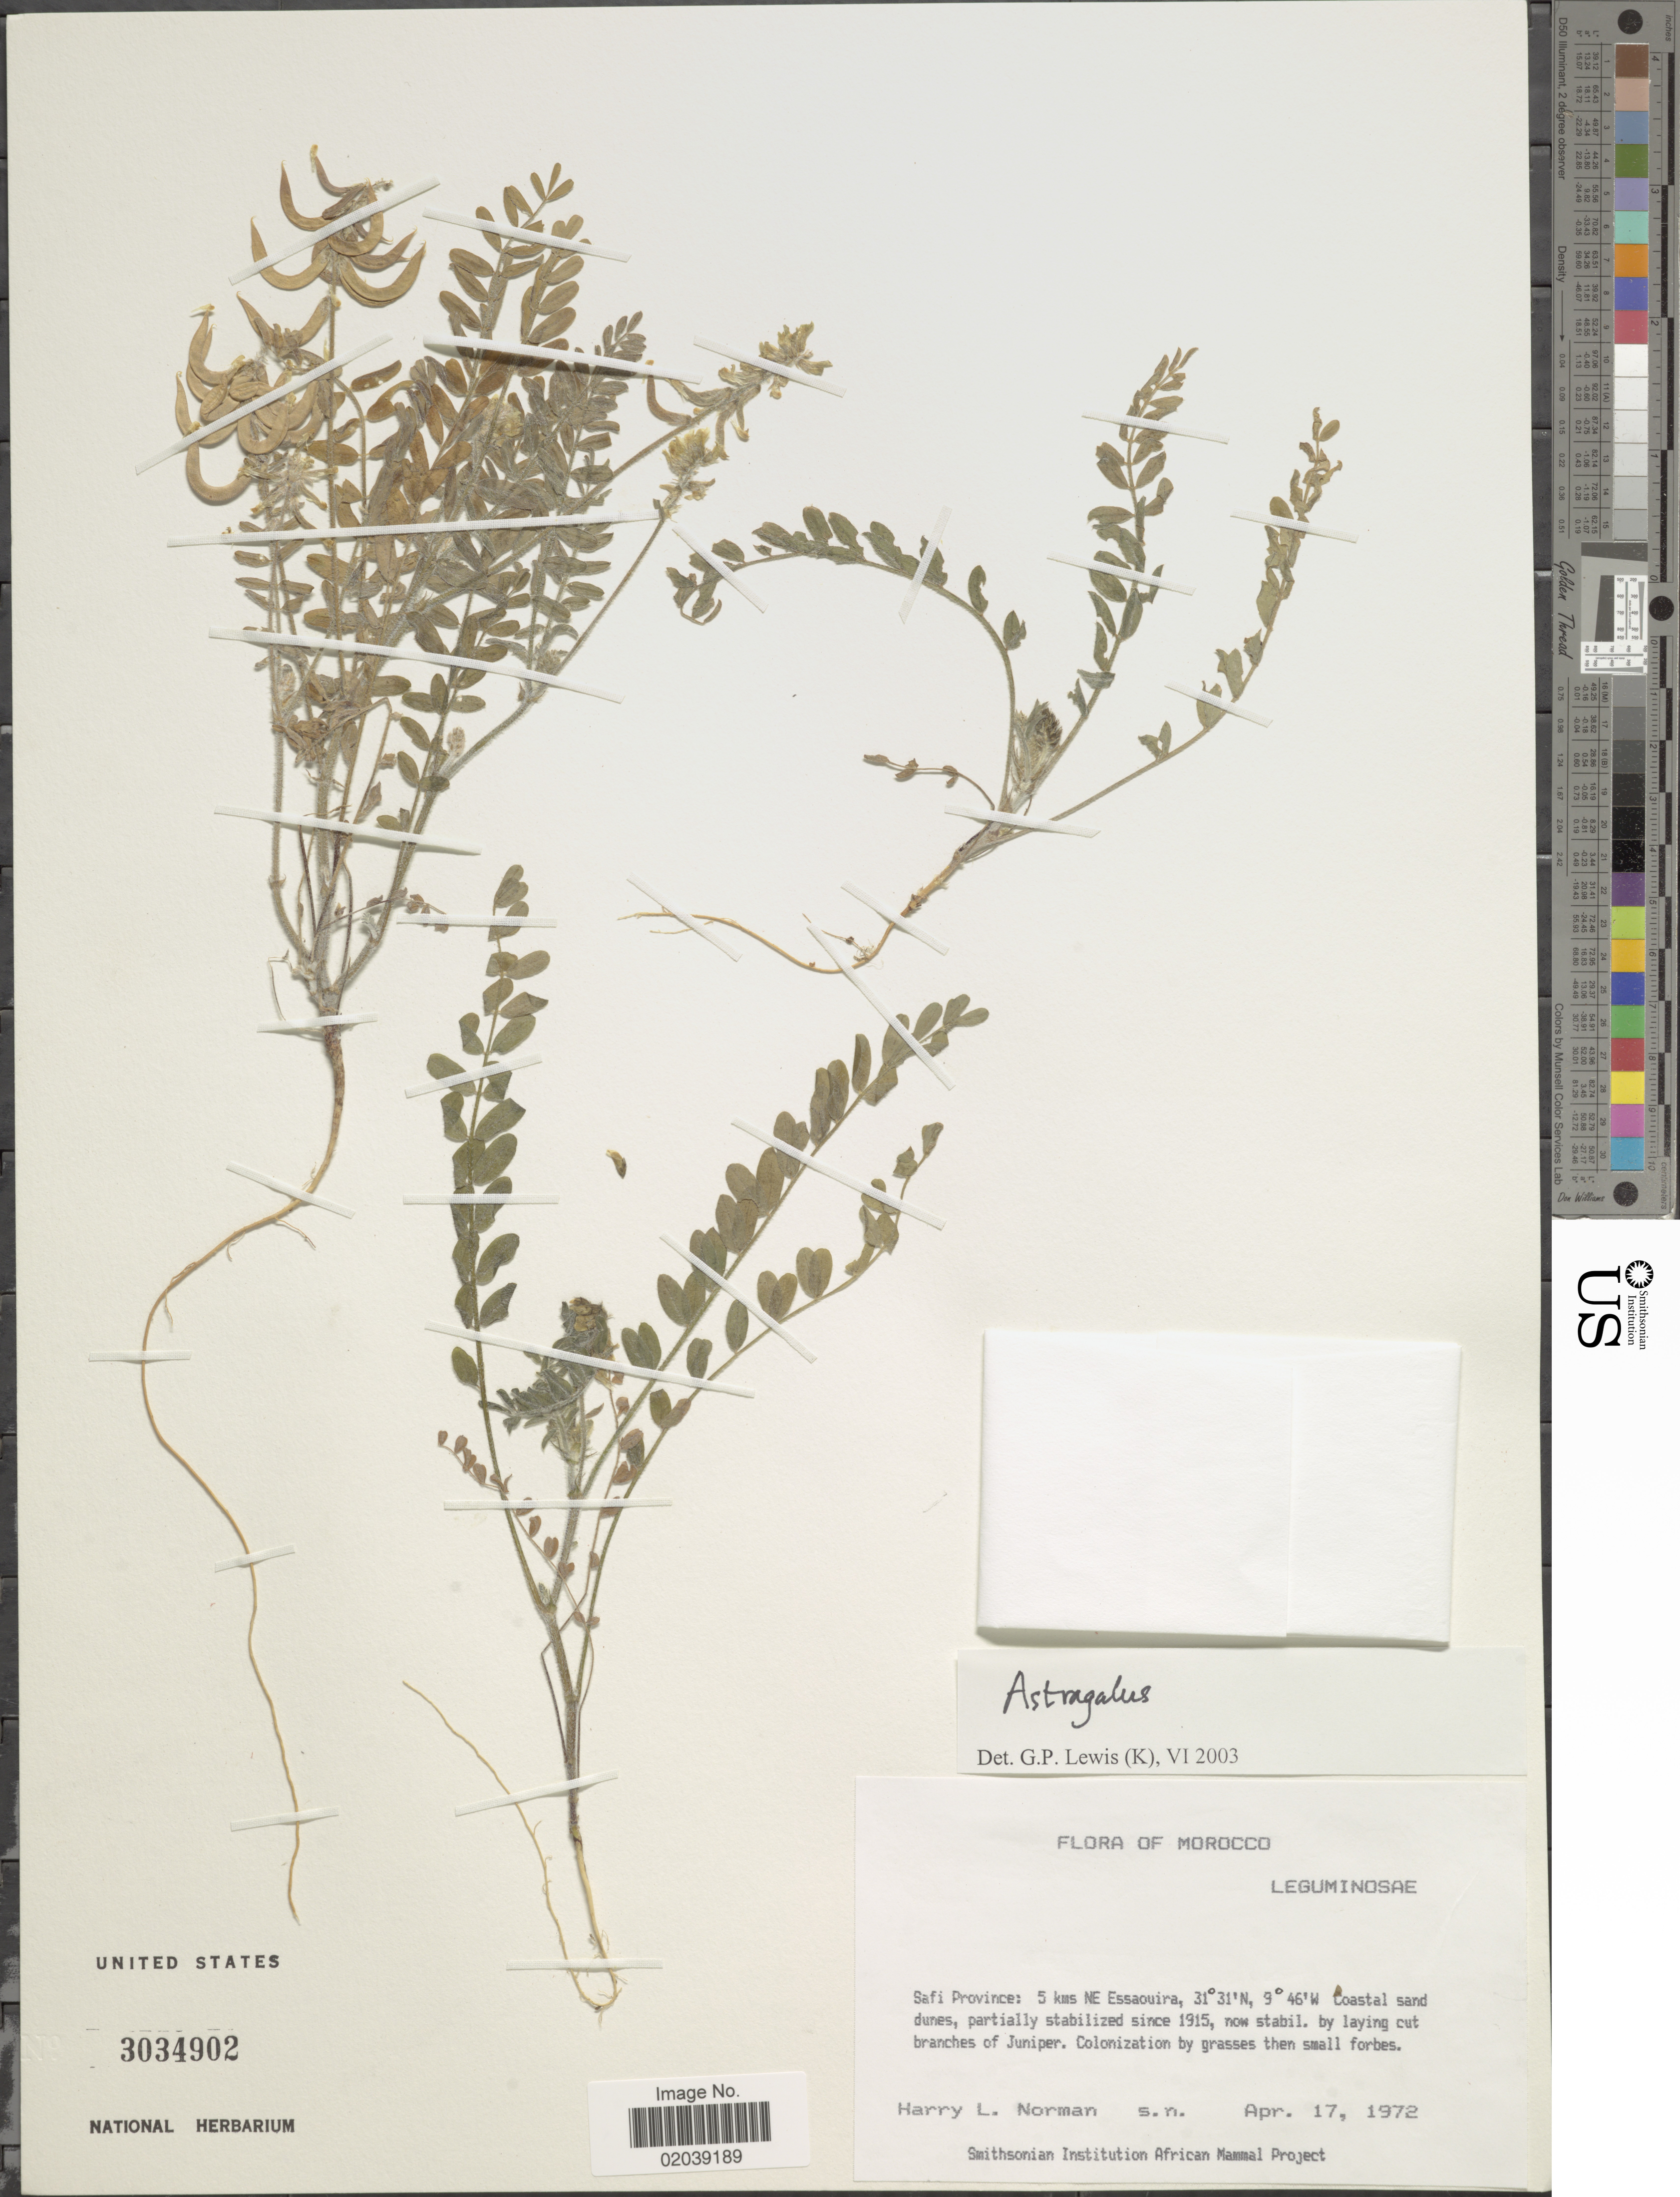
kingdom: Plantae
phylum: Tracheophyta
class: Magnoliopsida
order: Fabales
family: Fabaceae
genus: Astragalus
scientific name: Astragalus sp.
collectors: Norman, H.L.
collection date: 1972-04-17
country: Morocco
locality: Safi Province: 5 kms NE Essaouira, Coastal sand dunes,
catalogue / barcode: US 3034902